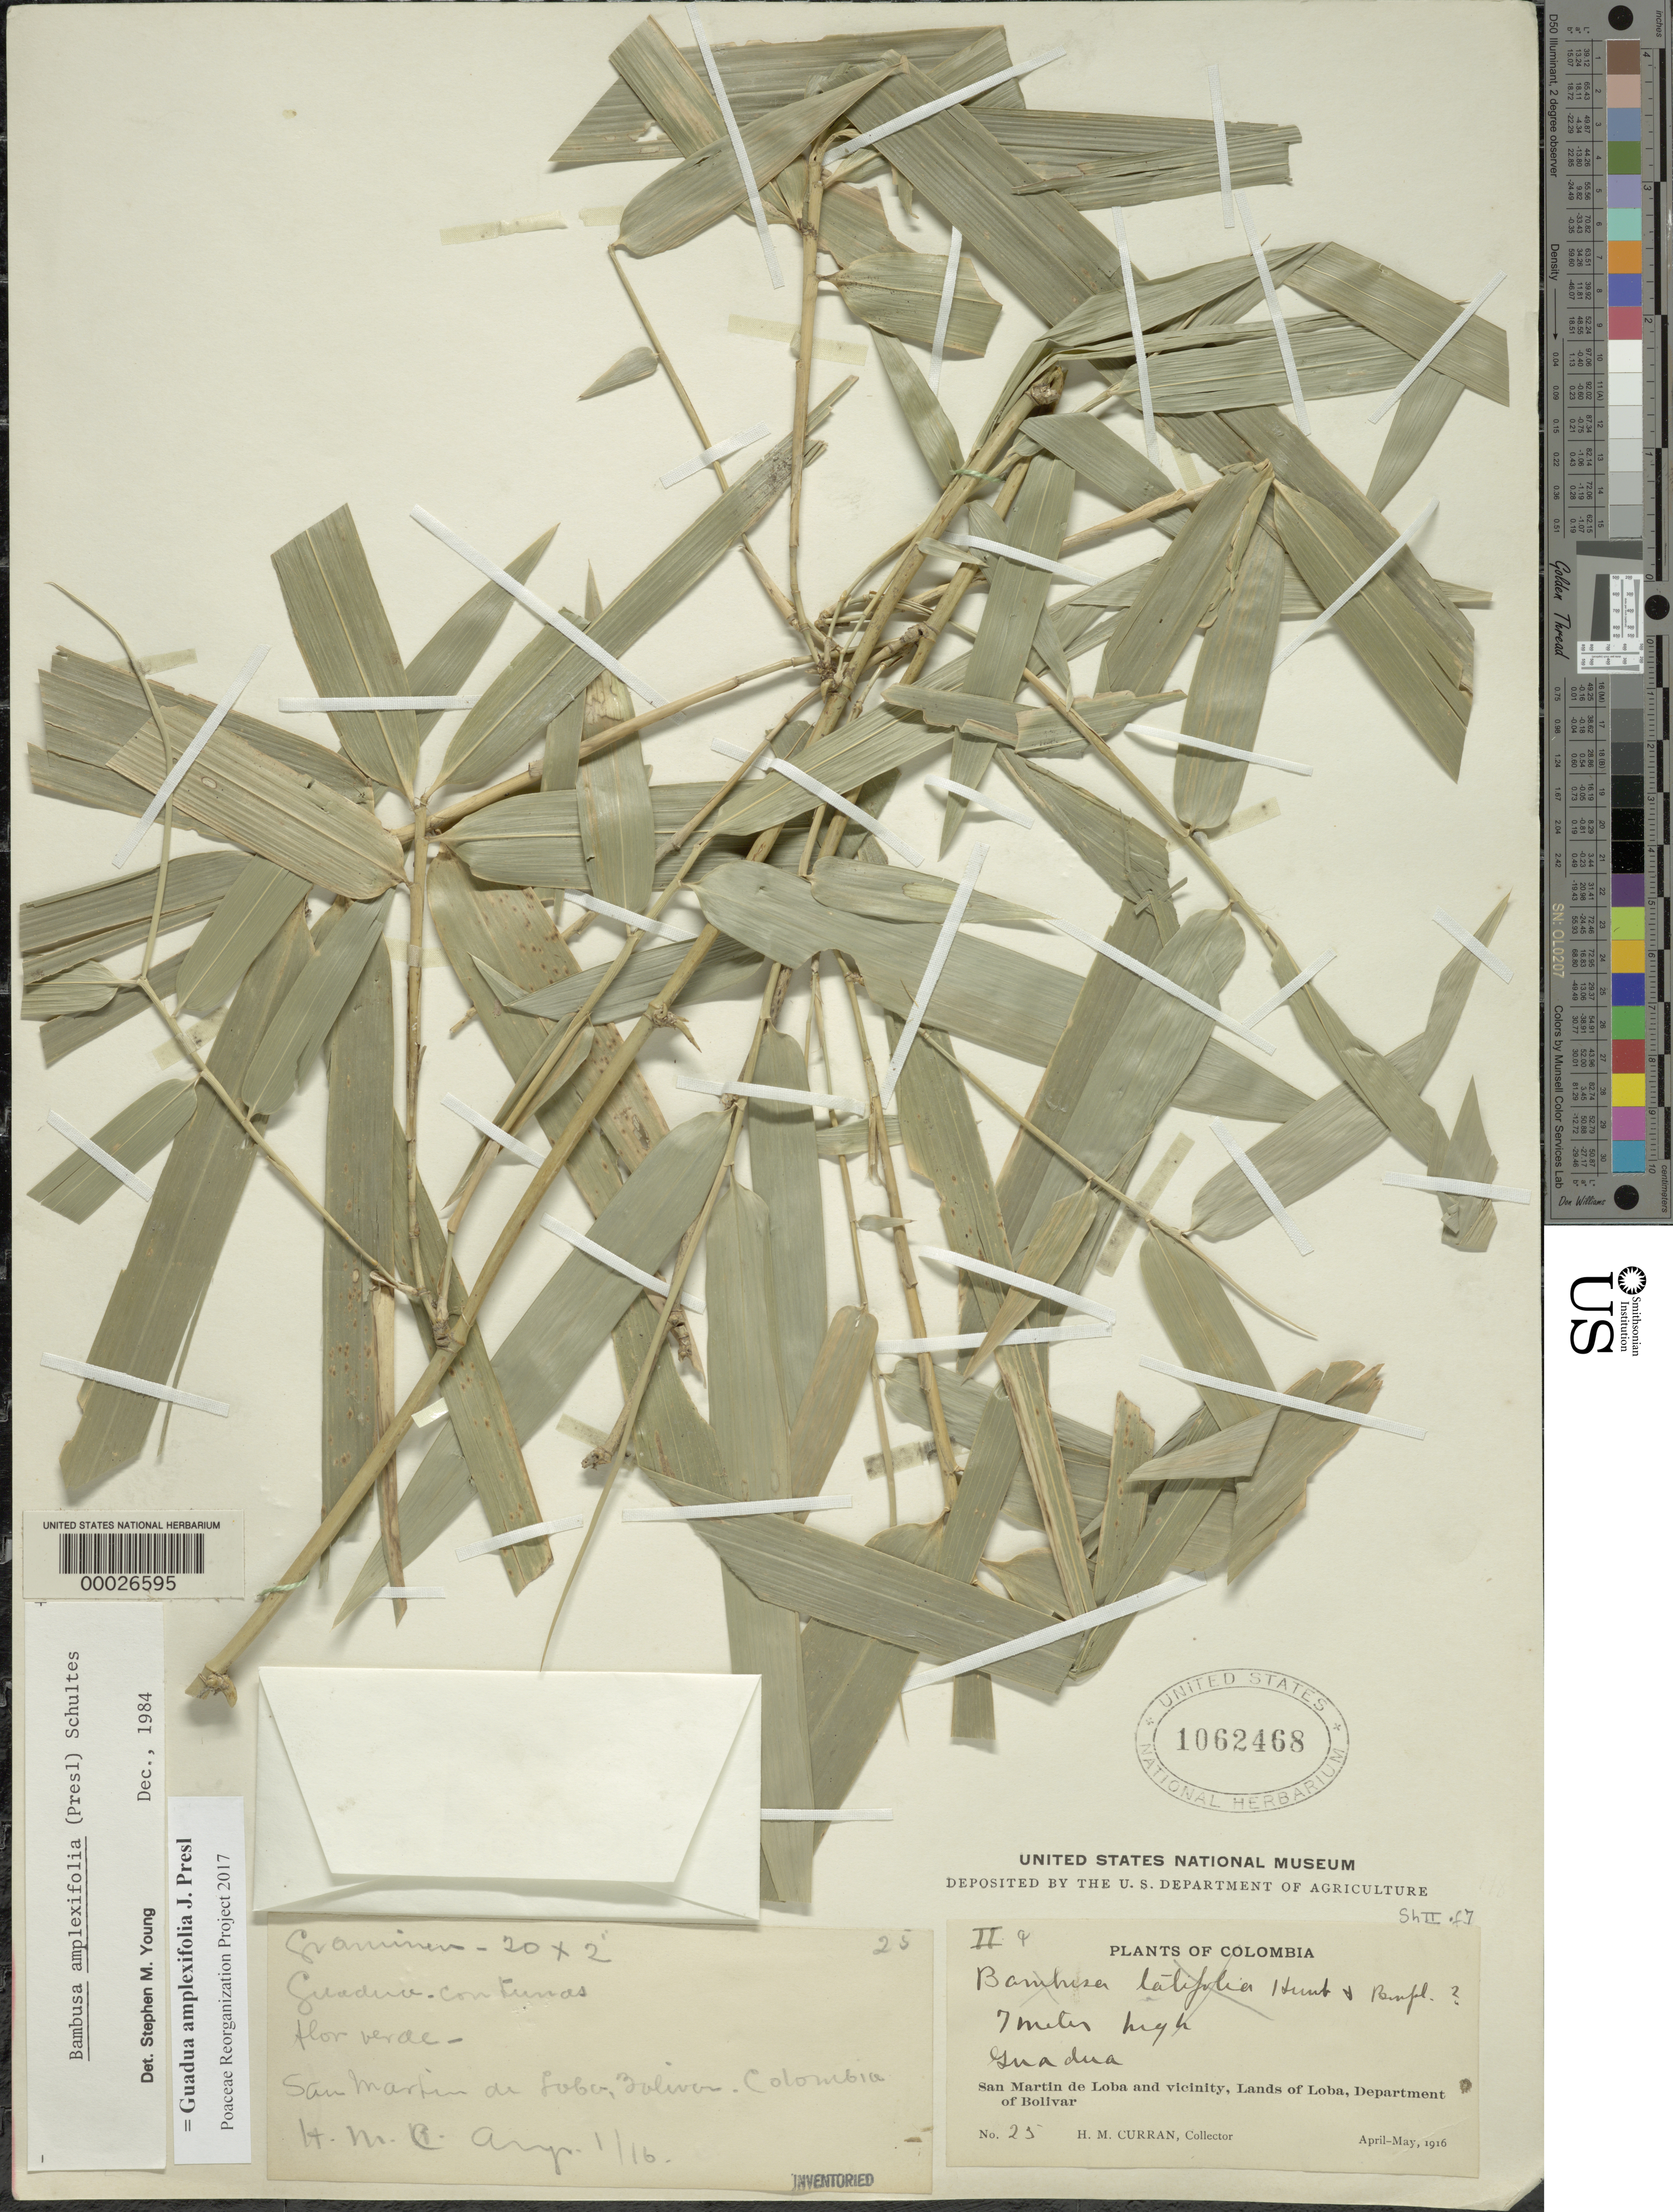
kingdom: Plantae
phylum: Tracheophyta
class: Liliopsida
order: Poales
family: Poaceae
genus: Guadua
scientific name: Guadua amplexifolia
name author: J. Presl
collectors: H. M. Curran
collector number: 25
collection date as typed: Apr 1916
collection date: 1916-04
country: Colombia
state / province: Bolívar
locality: San Martin de Loba, Lands of Loba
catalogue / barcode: US 1062468